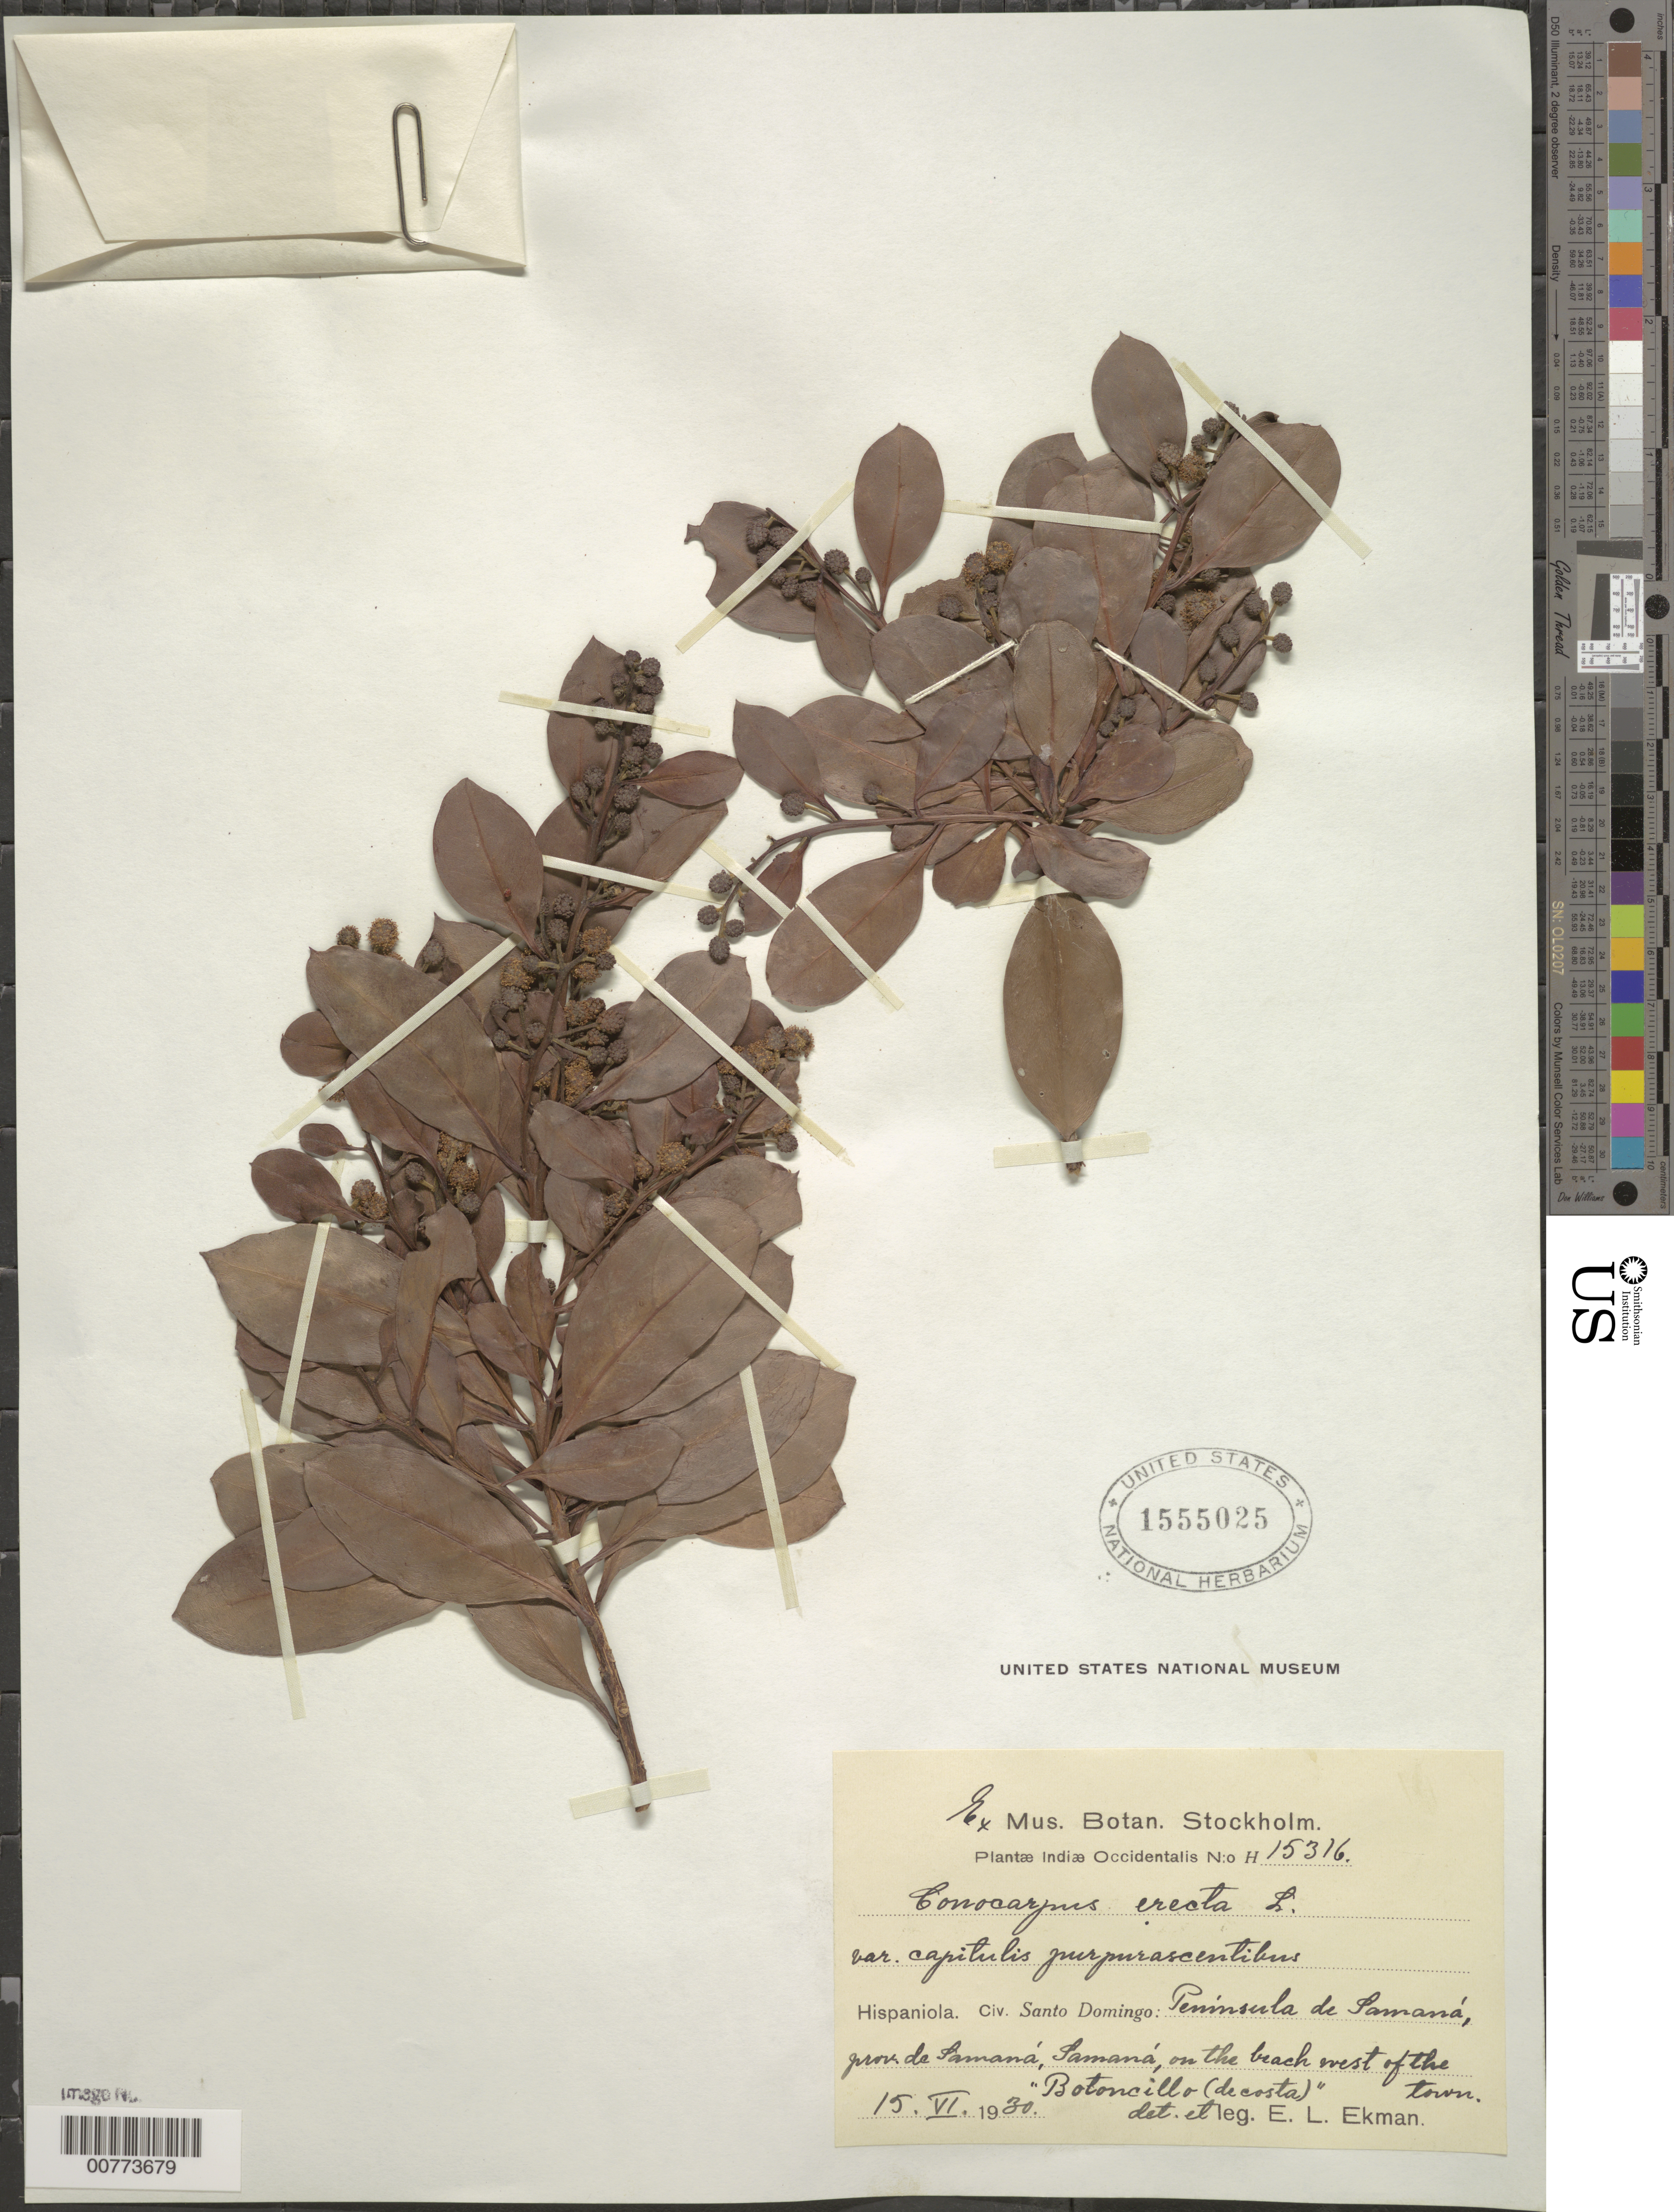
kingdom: Plantae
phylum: Tracheophyta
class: Magnoliopsida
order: Myrtales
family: Combretaceae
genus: Conocarpus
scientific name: Conocarpus erectus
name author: L.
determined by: Ekman, E. L.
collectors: E. L. Ekman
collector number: H 15316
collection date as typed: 15 Jun 1930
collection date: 1930-06-15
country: Dominican Republic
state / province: Samana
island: Hispaniola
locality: Peninsula of Samaná, west of the town.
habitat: Beach.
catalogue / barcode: US 1555025